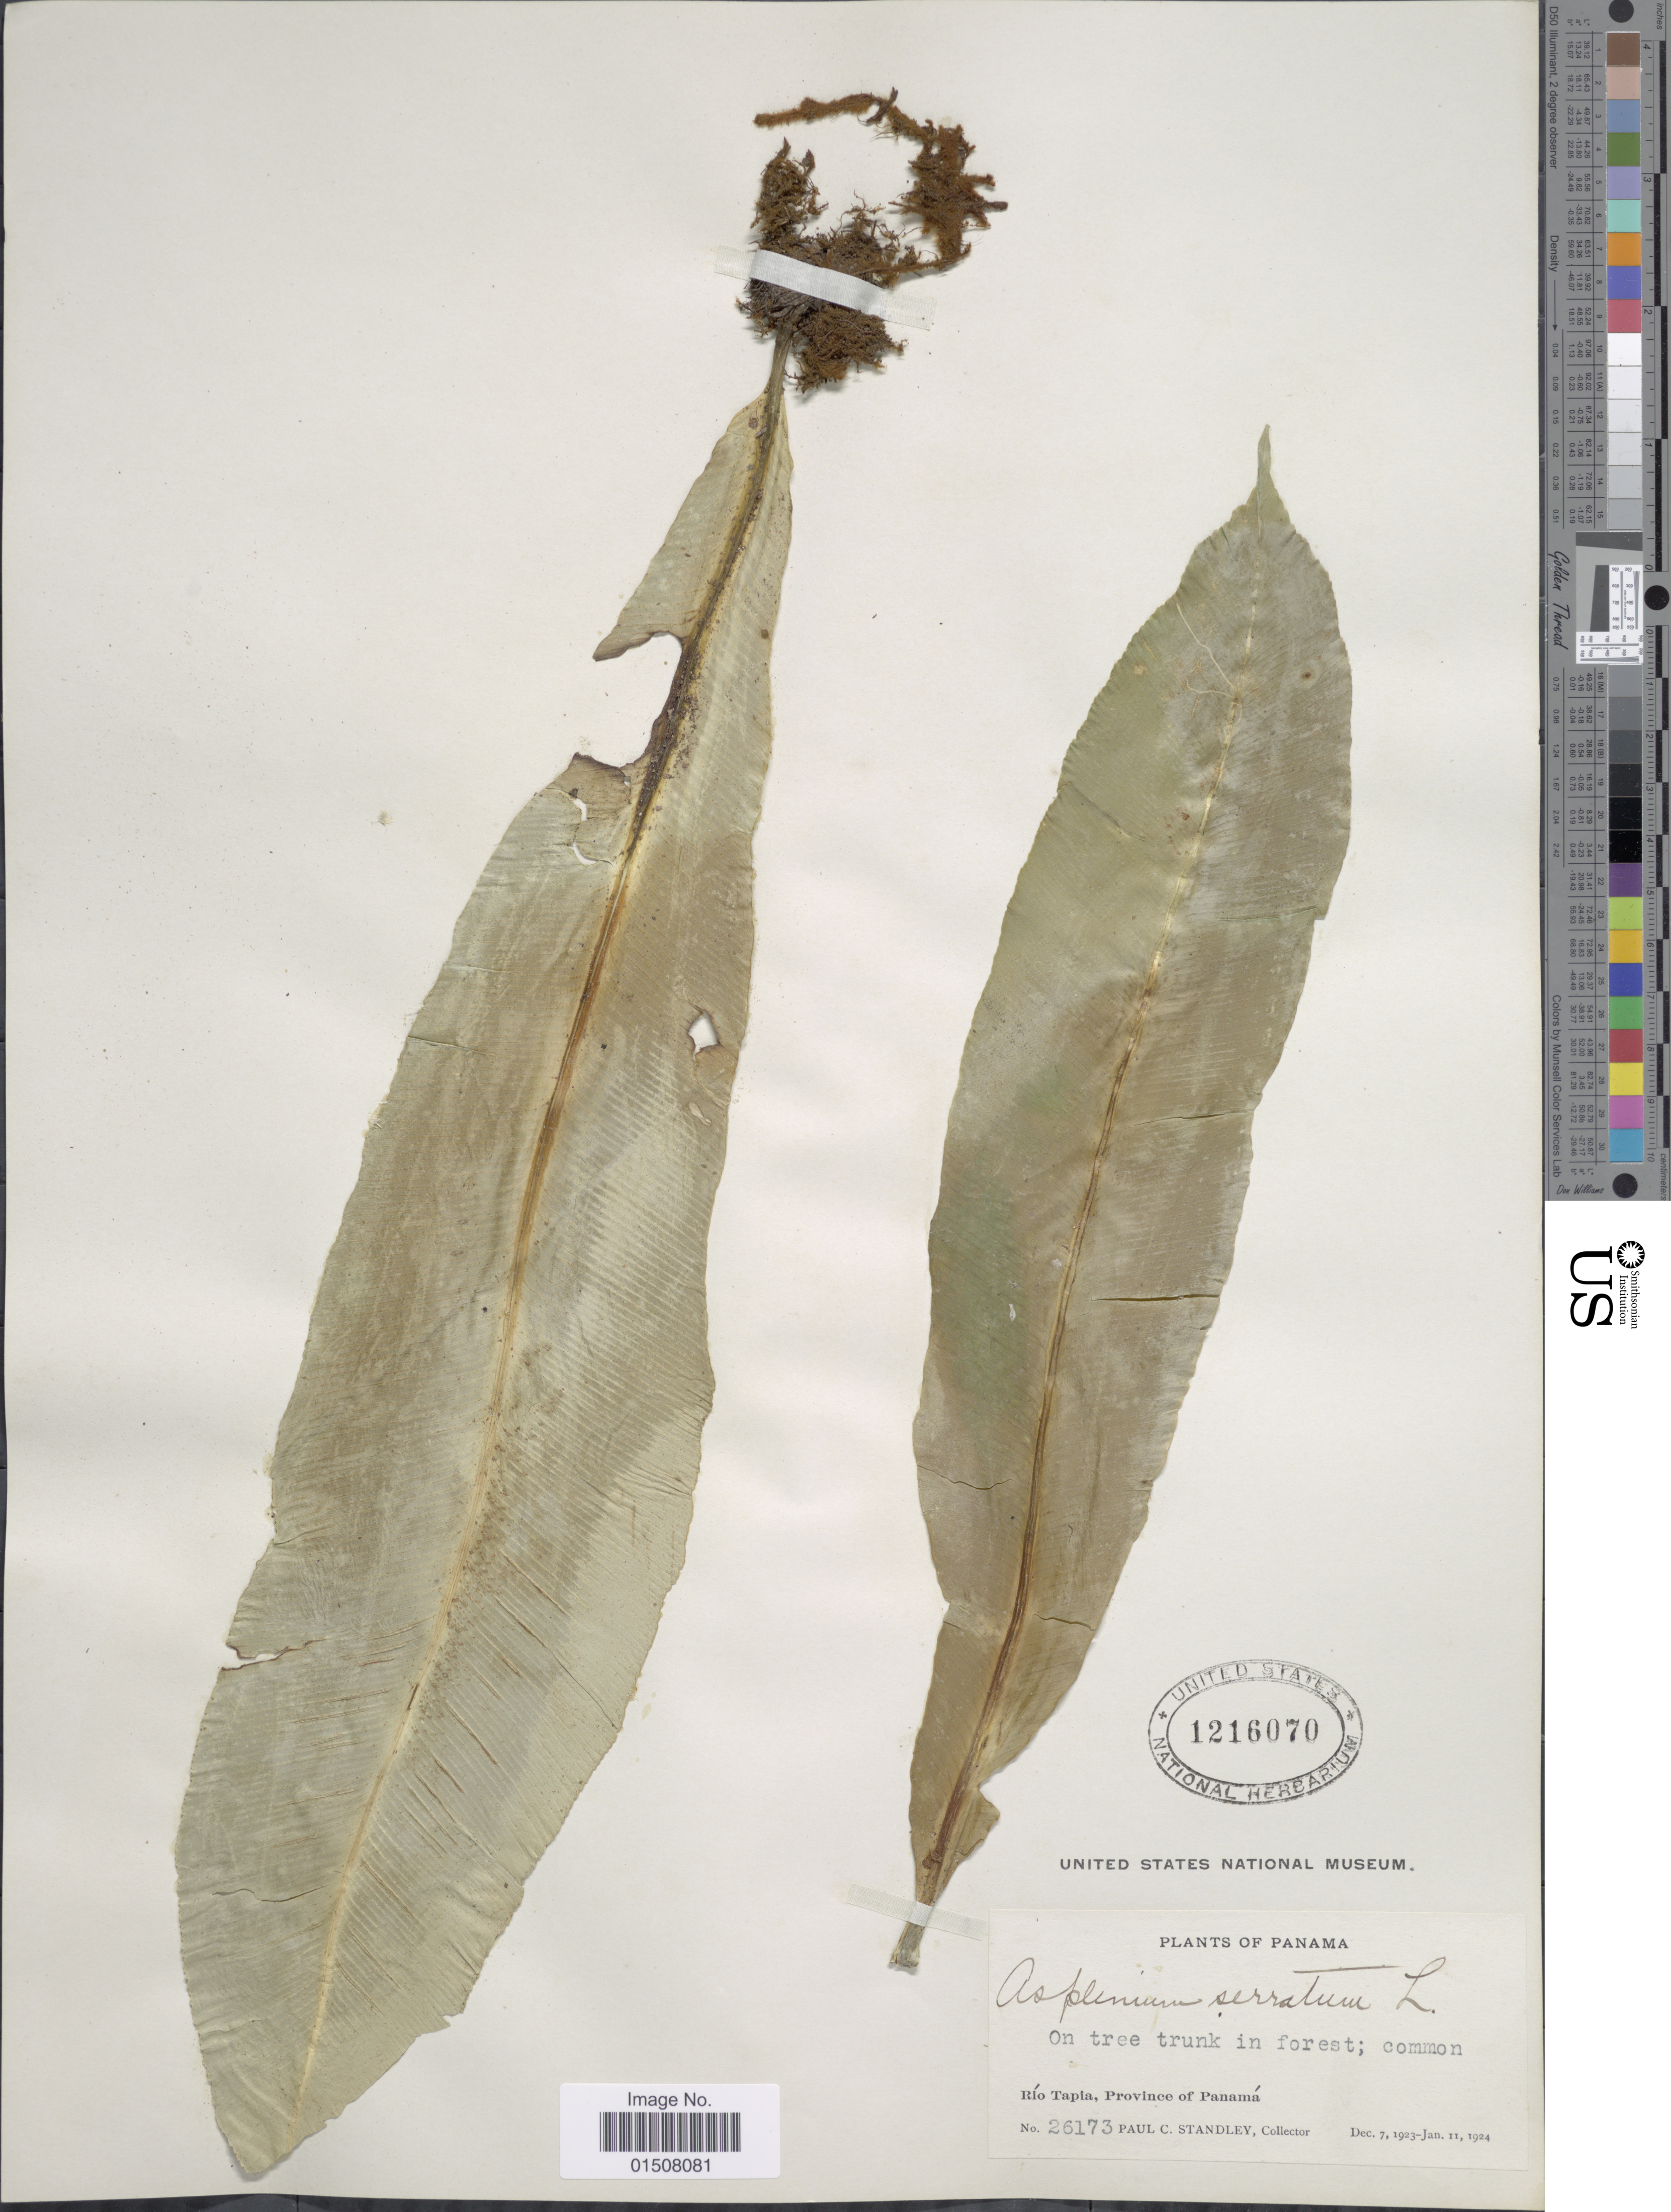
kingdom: Plantae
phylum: Tracheophyta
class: Polypodiopsida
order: Polypodiales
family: Aspleniaceae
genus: Asplenium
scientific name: Asplenium serratum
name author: L.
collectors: P. C. Standley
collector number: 26173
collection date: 1923-12-07/1924-01-11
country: Panama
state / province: Panamá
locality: Río Tapia, Province of Panamá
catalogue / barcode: US 1216070